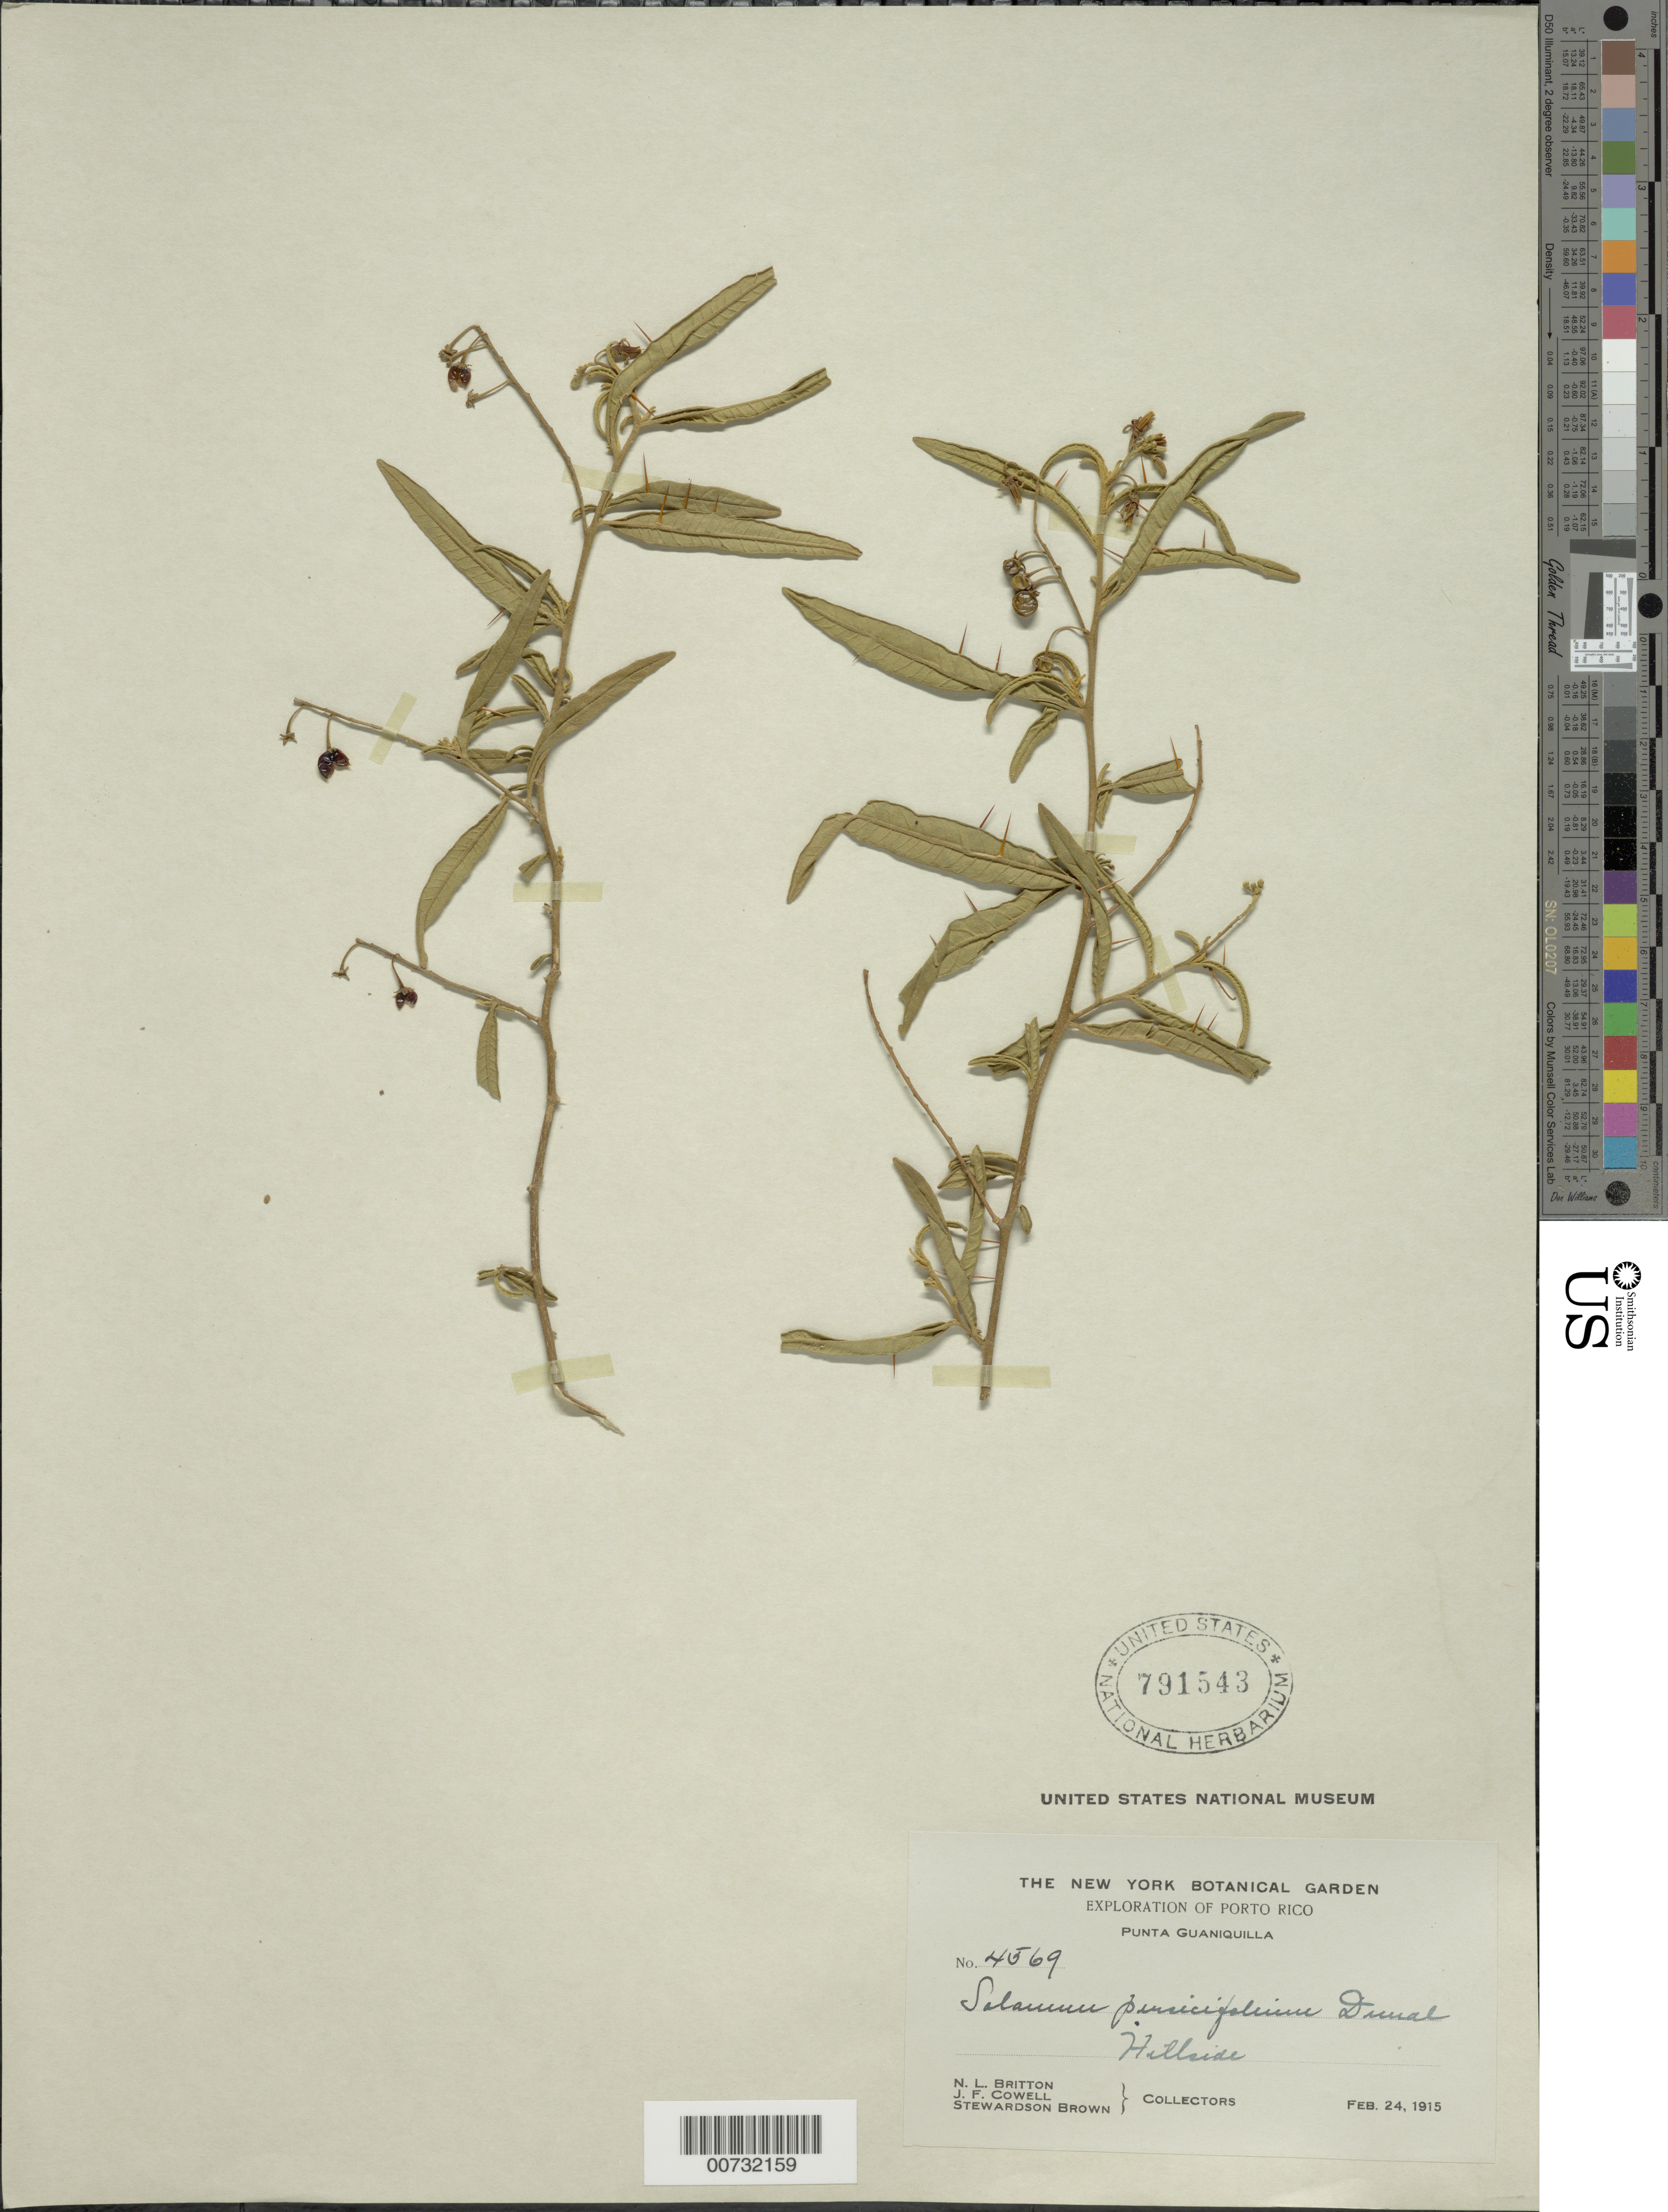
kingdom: Plantae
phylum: Tracheophyta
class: Magnoliopsida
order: Solanales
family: Solanaceae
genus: Solanum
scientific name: Solanum bahamense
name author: L.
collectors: N. Britton, J. F. Cowell & S. Brown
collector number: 4569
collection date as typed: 24 Feb 1915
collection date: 1915-02-24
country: Puerto Rico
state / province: Cabo Rojo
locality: Punta Guaniquilla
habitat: Hillside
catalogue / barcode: US 791543